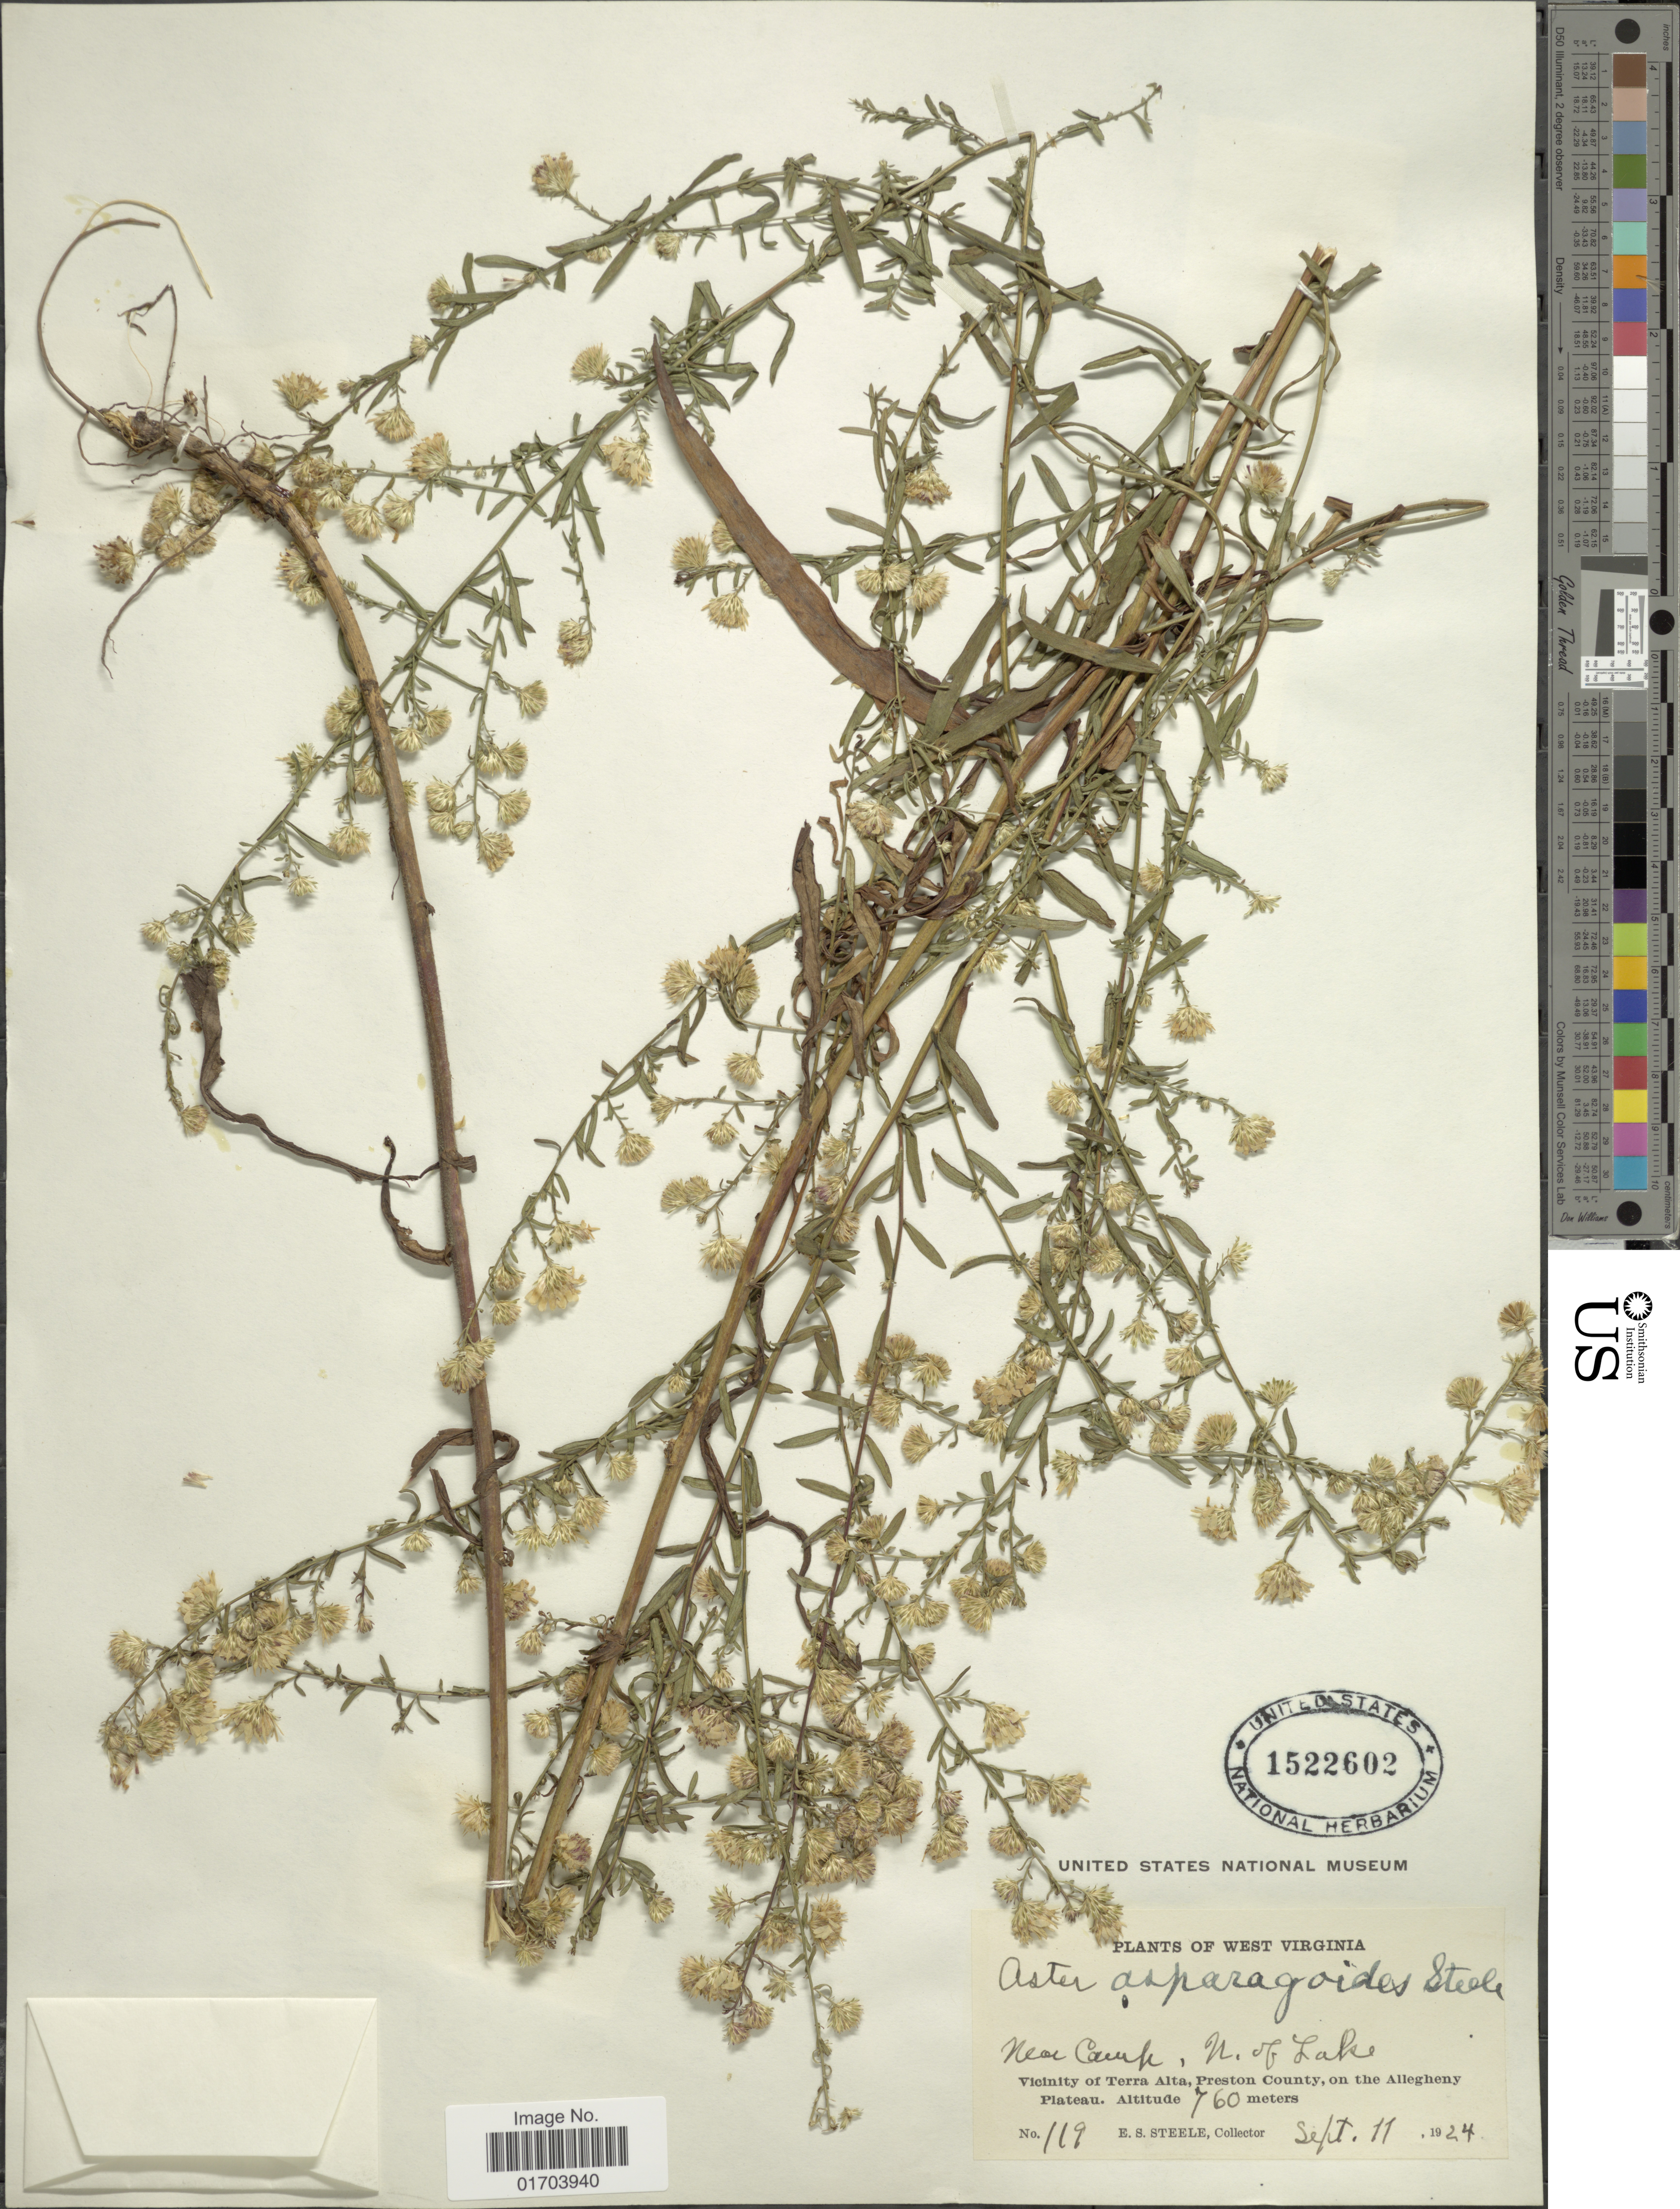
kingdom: Plantae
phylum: Tracheophyta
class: Magnoliopsida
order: Asterales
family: Asteraceae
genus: Aster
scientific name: Aster asparagoides E.S. Steele sp. nov. ined.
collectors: E. Steele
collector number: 119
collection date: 1924-09-11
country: United States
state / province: West Virginia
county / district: Preston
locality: Near Camp, N. of Lake, Vicinity of Terra Alta, Preston County, on the Allegheny Plateau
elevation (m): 760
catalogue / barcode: US 1522602